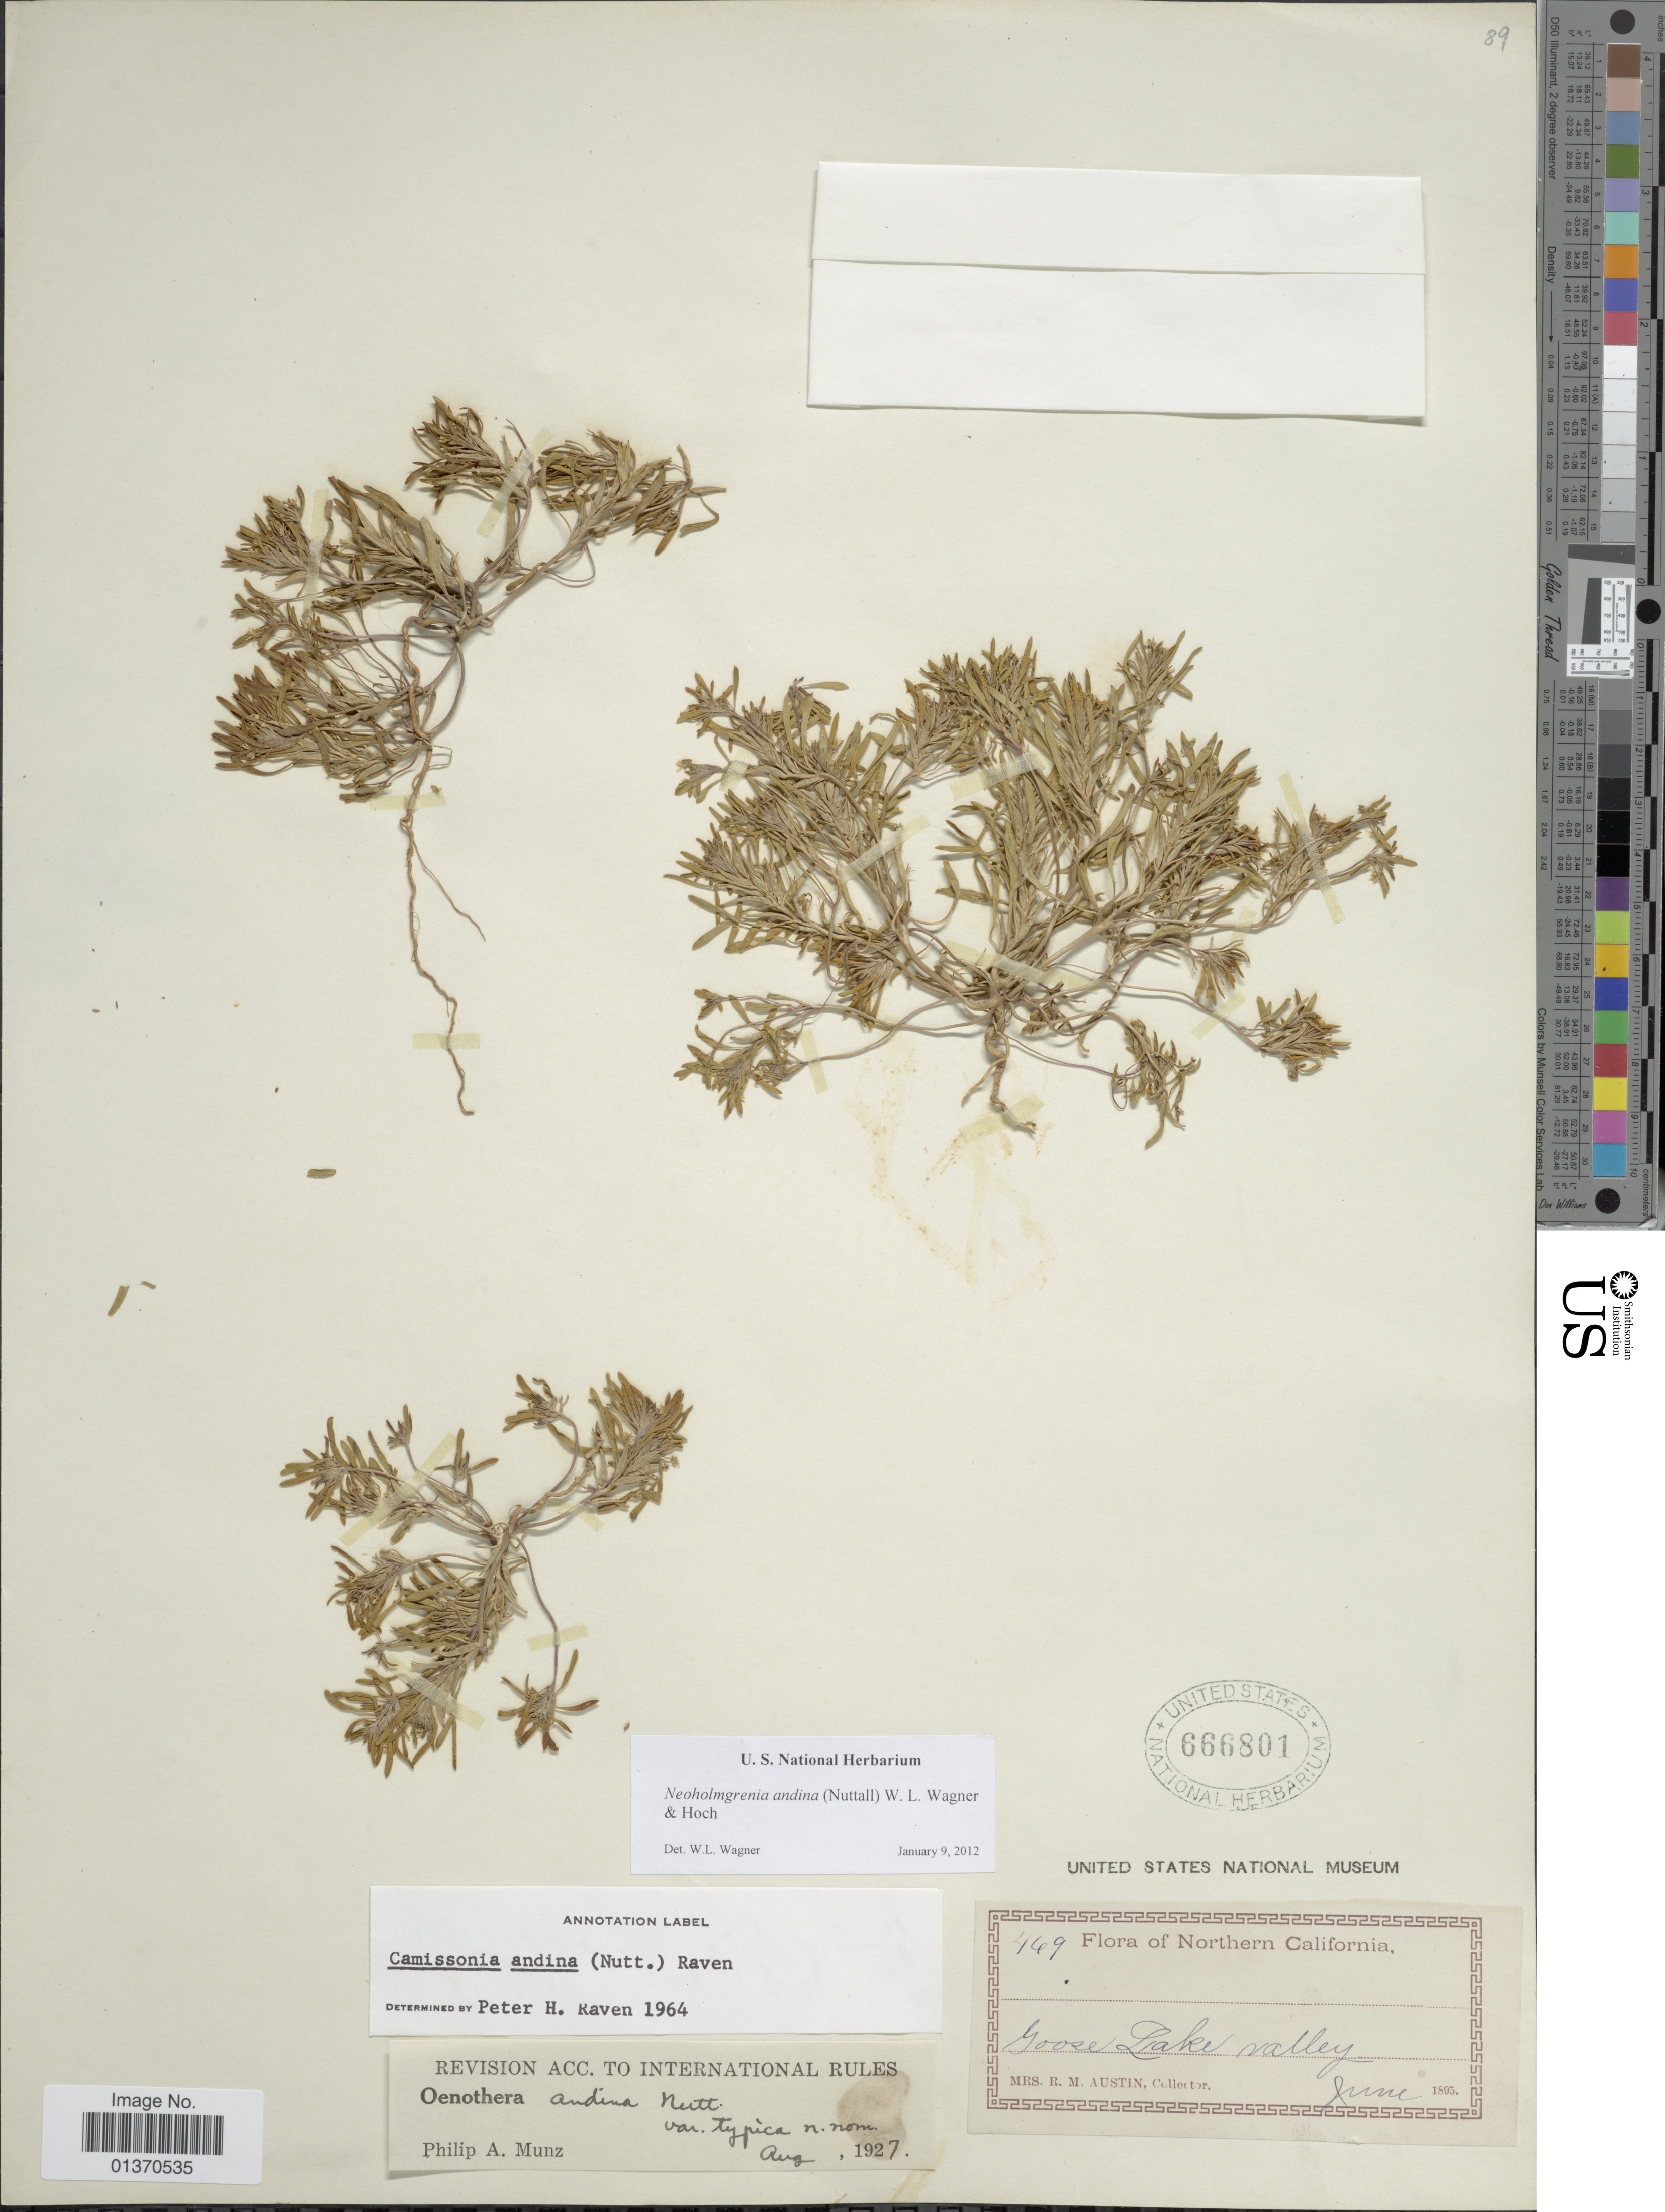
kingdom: Plantae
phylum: Tracheophyta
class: Magnoliopsida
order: Myrtales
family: Onagraceae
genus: Neoholmgrenia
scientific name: Neoholmgrenia andina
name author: (Nutt.) W.L. Wagner & Hoch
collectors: R. Austin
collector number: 469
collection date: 1895-06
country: United States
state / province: California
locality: Northern California, Goose Lake valley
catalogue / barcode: US 666801